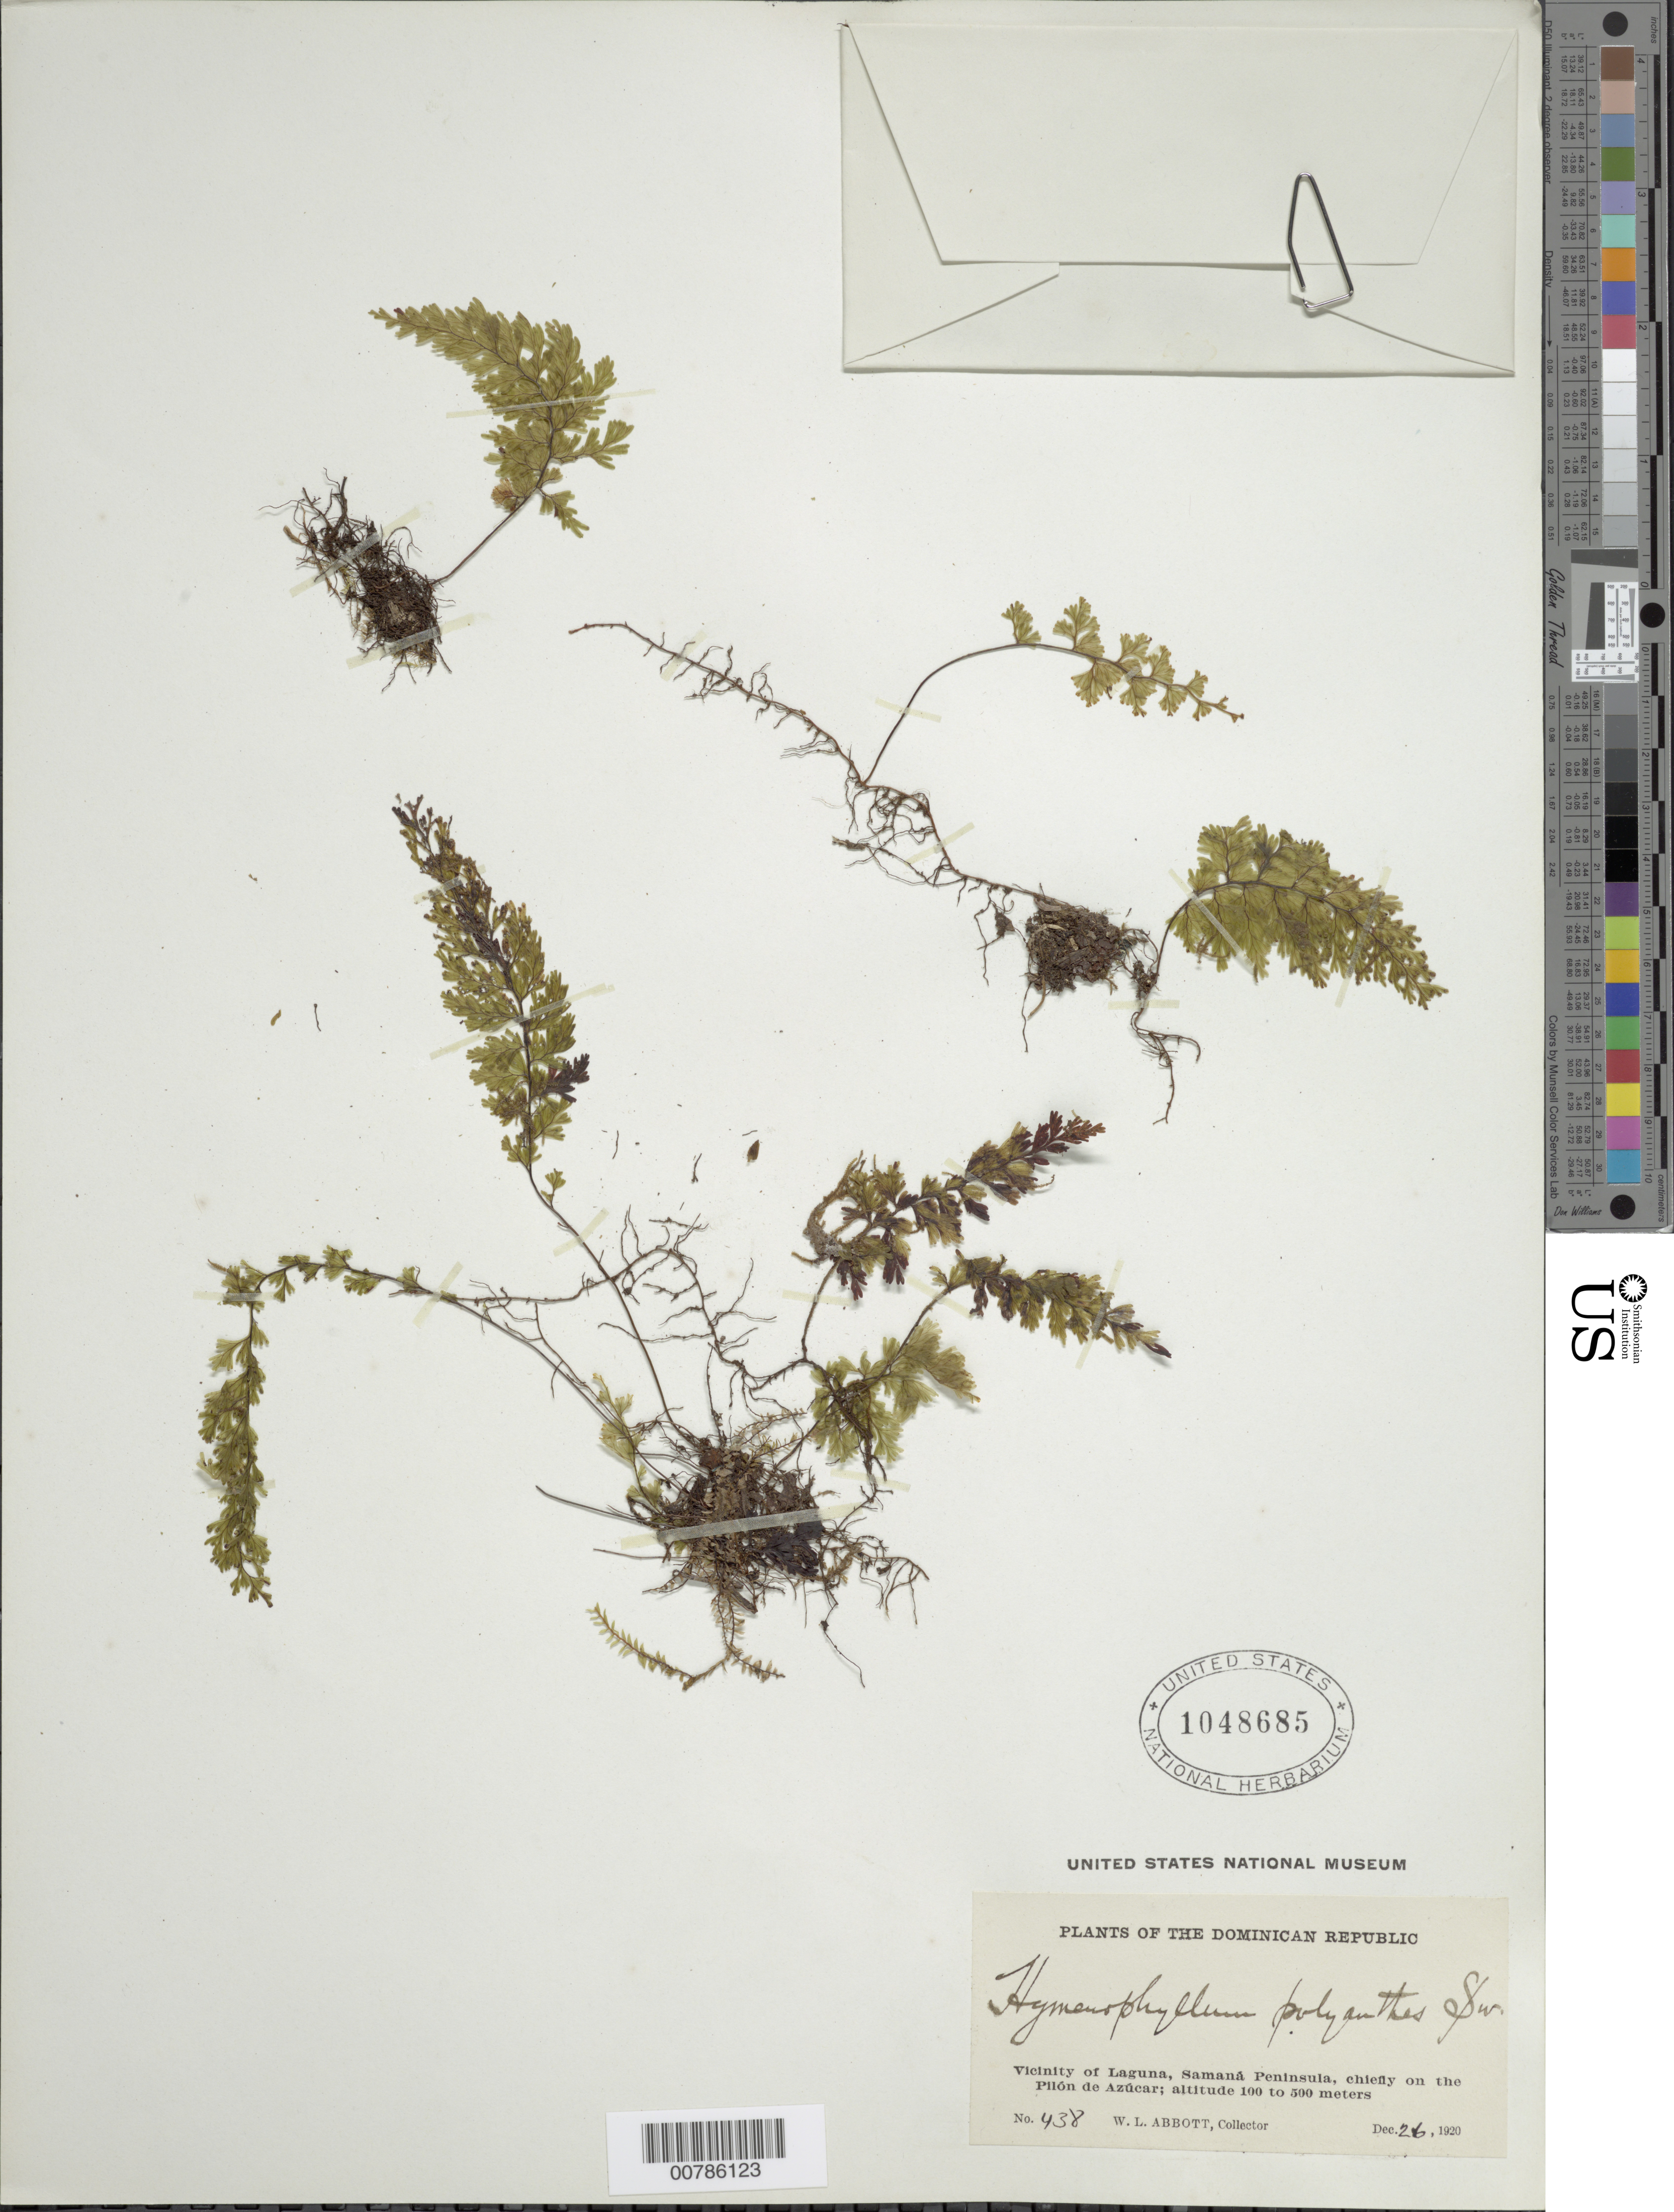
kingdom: Plantae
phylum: Tracheophyta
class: Polypodiopsida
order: Hymenophyllales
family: Hymenophyllaceae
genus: Hymenophyllum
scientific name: Hymenophyllum polyanthos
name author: (Sw.) Sw.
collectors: W. L. Abbott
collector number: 438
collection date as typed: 26 Dec 1920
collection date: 1920-12-26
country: Dominican Republic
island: Hispaniola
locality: Laguna, vicinity, Samaná Peninsula, chiefly on the Pilón de Azúcar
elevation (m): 100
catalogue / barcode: US 1048685